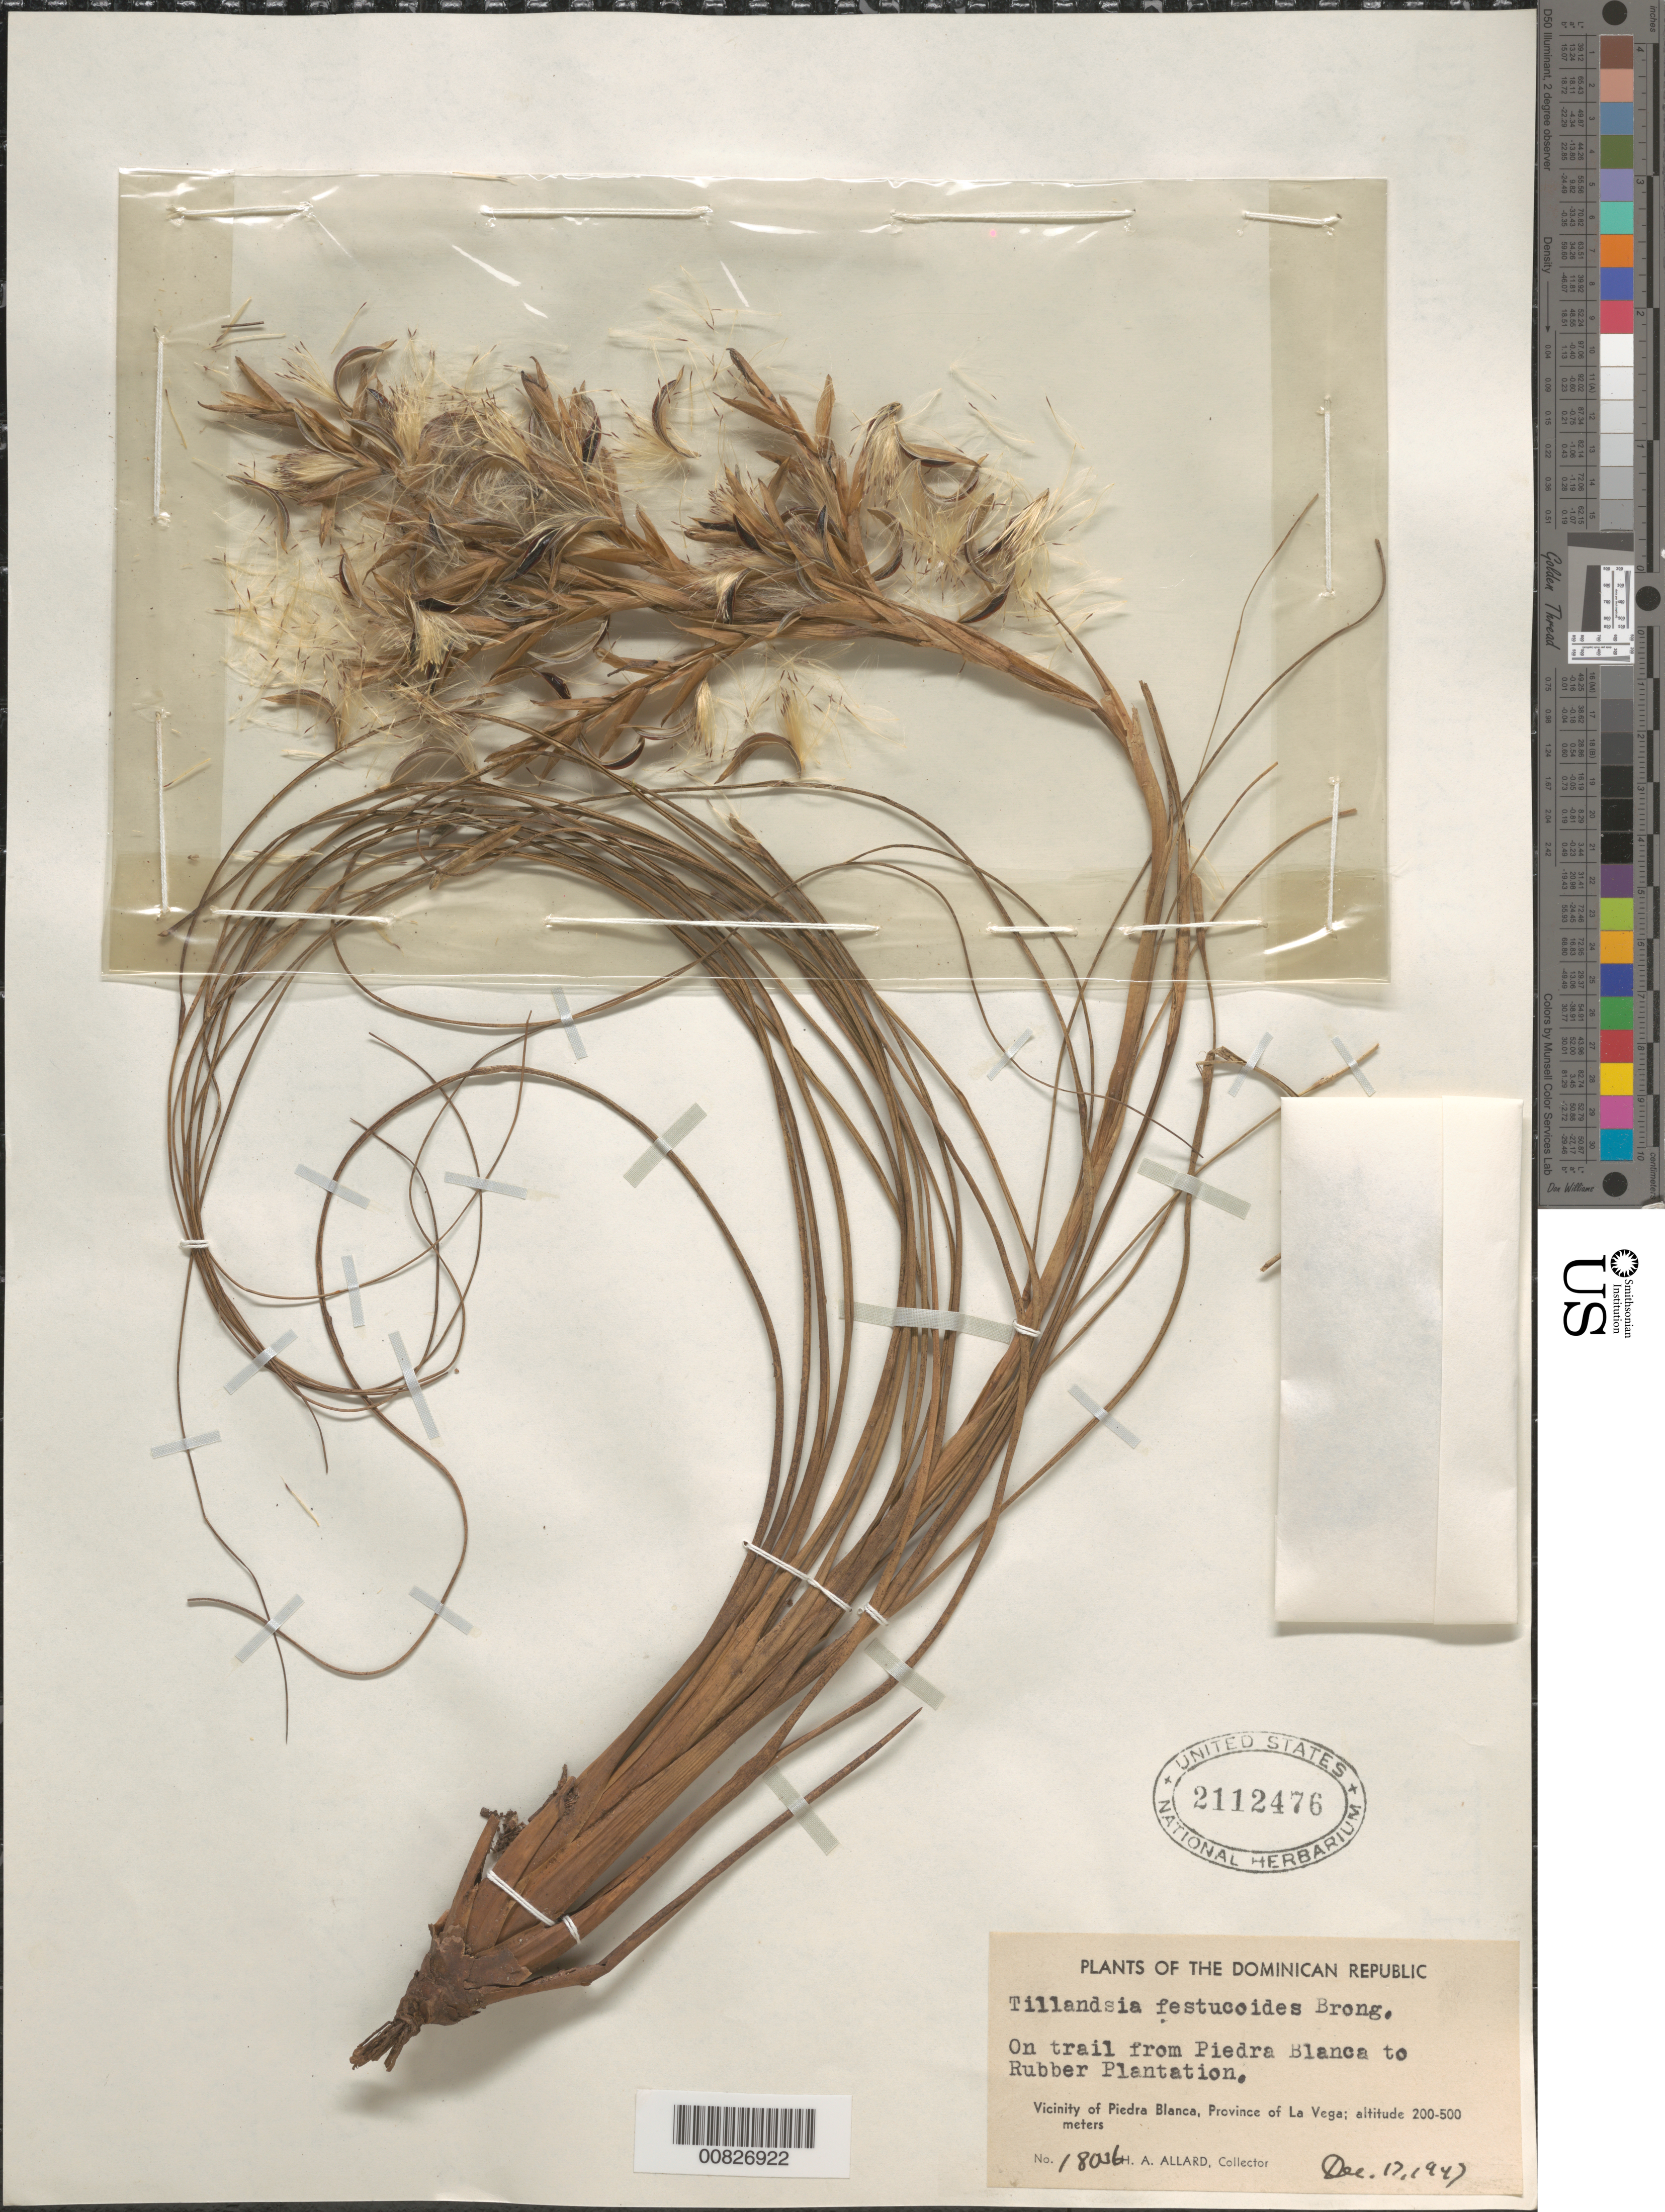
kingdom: Plantae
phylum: Tracheophyta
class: Liliopsida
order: Poales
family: Bromeliaceae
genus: Tillandsia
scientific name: Tillandsia festucoides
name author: Brongn. ex Mez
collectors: H. A. Allard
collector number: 18036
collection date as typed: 17 Dec 1947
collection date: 1947-12-17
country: Dominican Republic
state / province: La Vega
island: Hispaniola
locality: Vicinity of Piedra Blanca, Province of La Vega. On trail from Piedra Blanca to Rubber Plantation.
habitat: on trail to rubber plantation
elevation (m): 200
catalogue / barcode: US 2112476